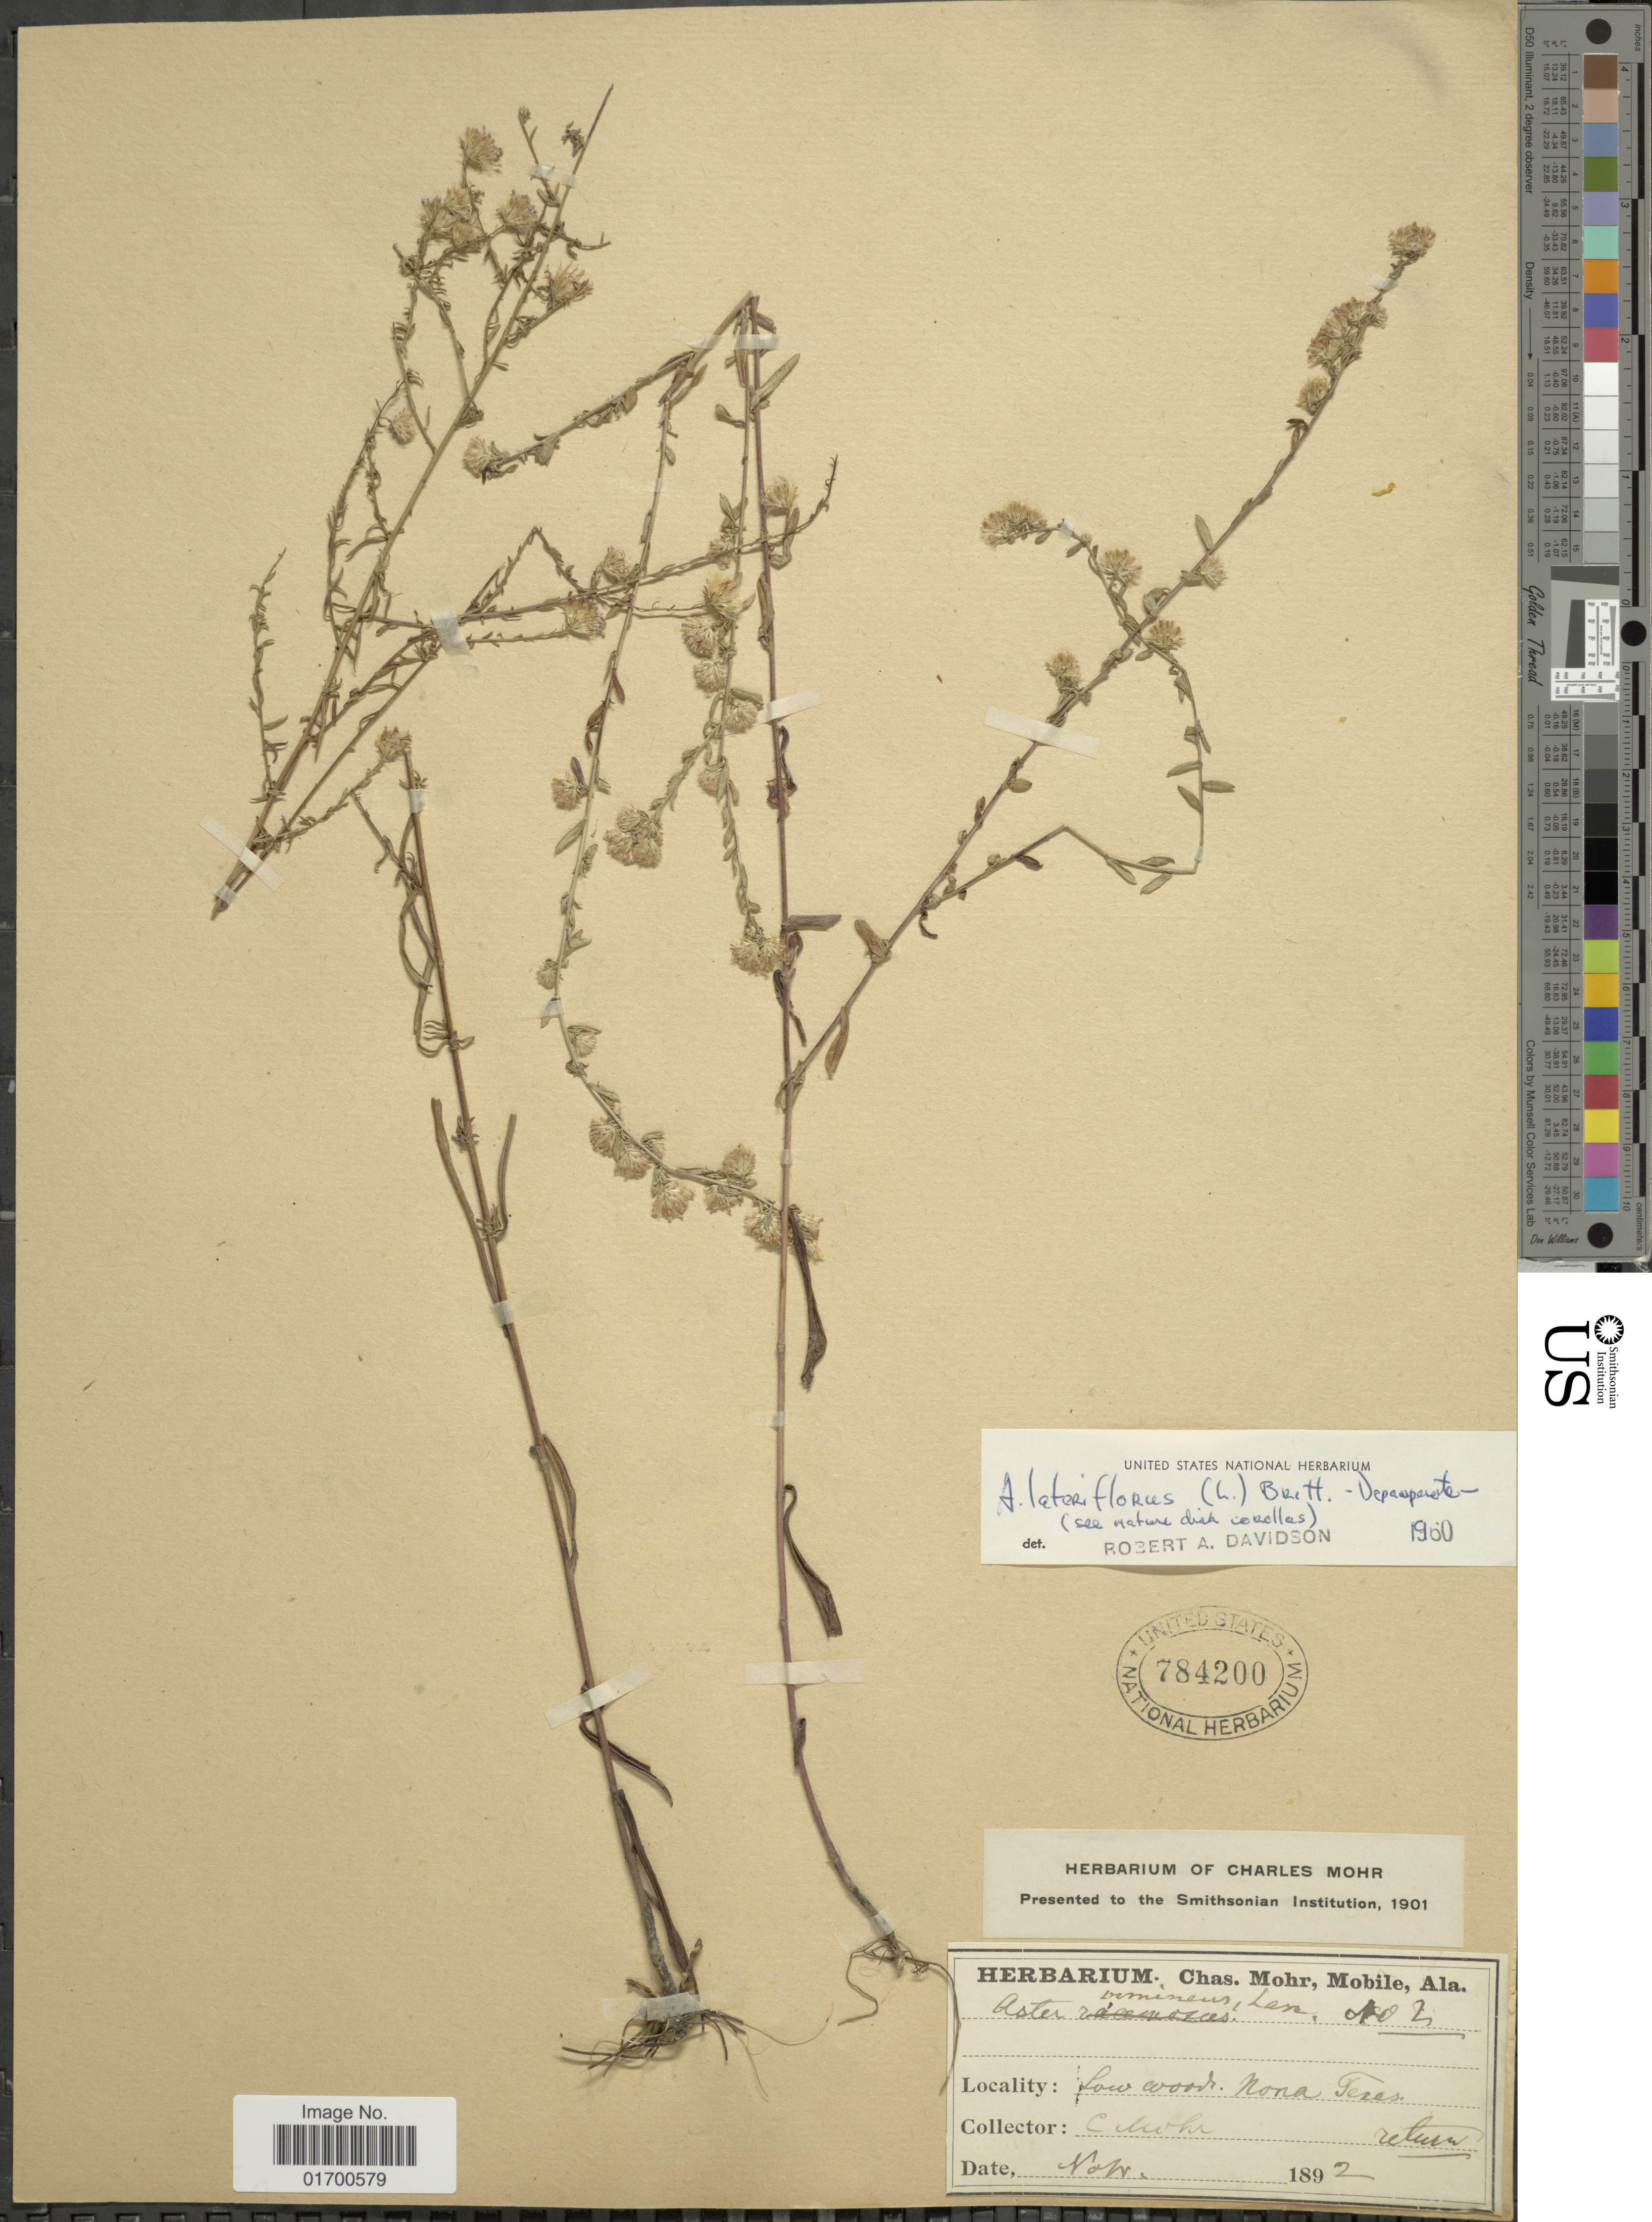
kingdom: Plantae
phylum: Tracheophyta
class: Magnoliopsida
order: Asterales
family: Asteraceae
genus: Symphyotrichum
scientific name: Symphyotrichum lateriflorum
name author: (L.) Á. Löve & D. Löve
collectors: Mohr, C. T. (herbarium)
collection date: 1892-11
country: United States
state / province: Texas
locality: Low woods, Nome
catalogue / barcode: US 784200